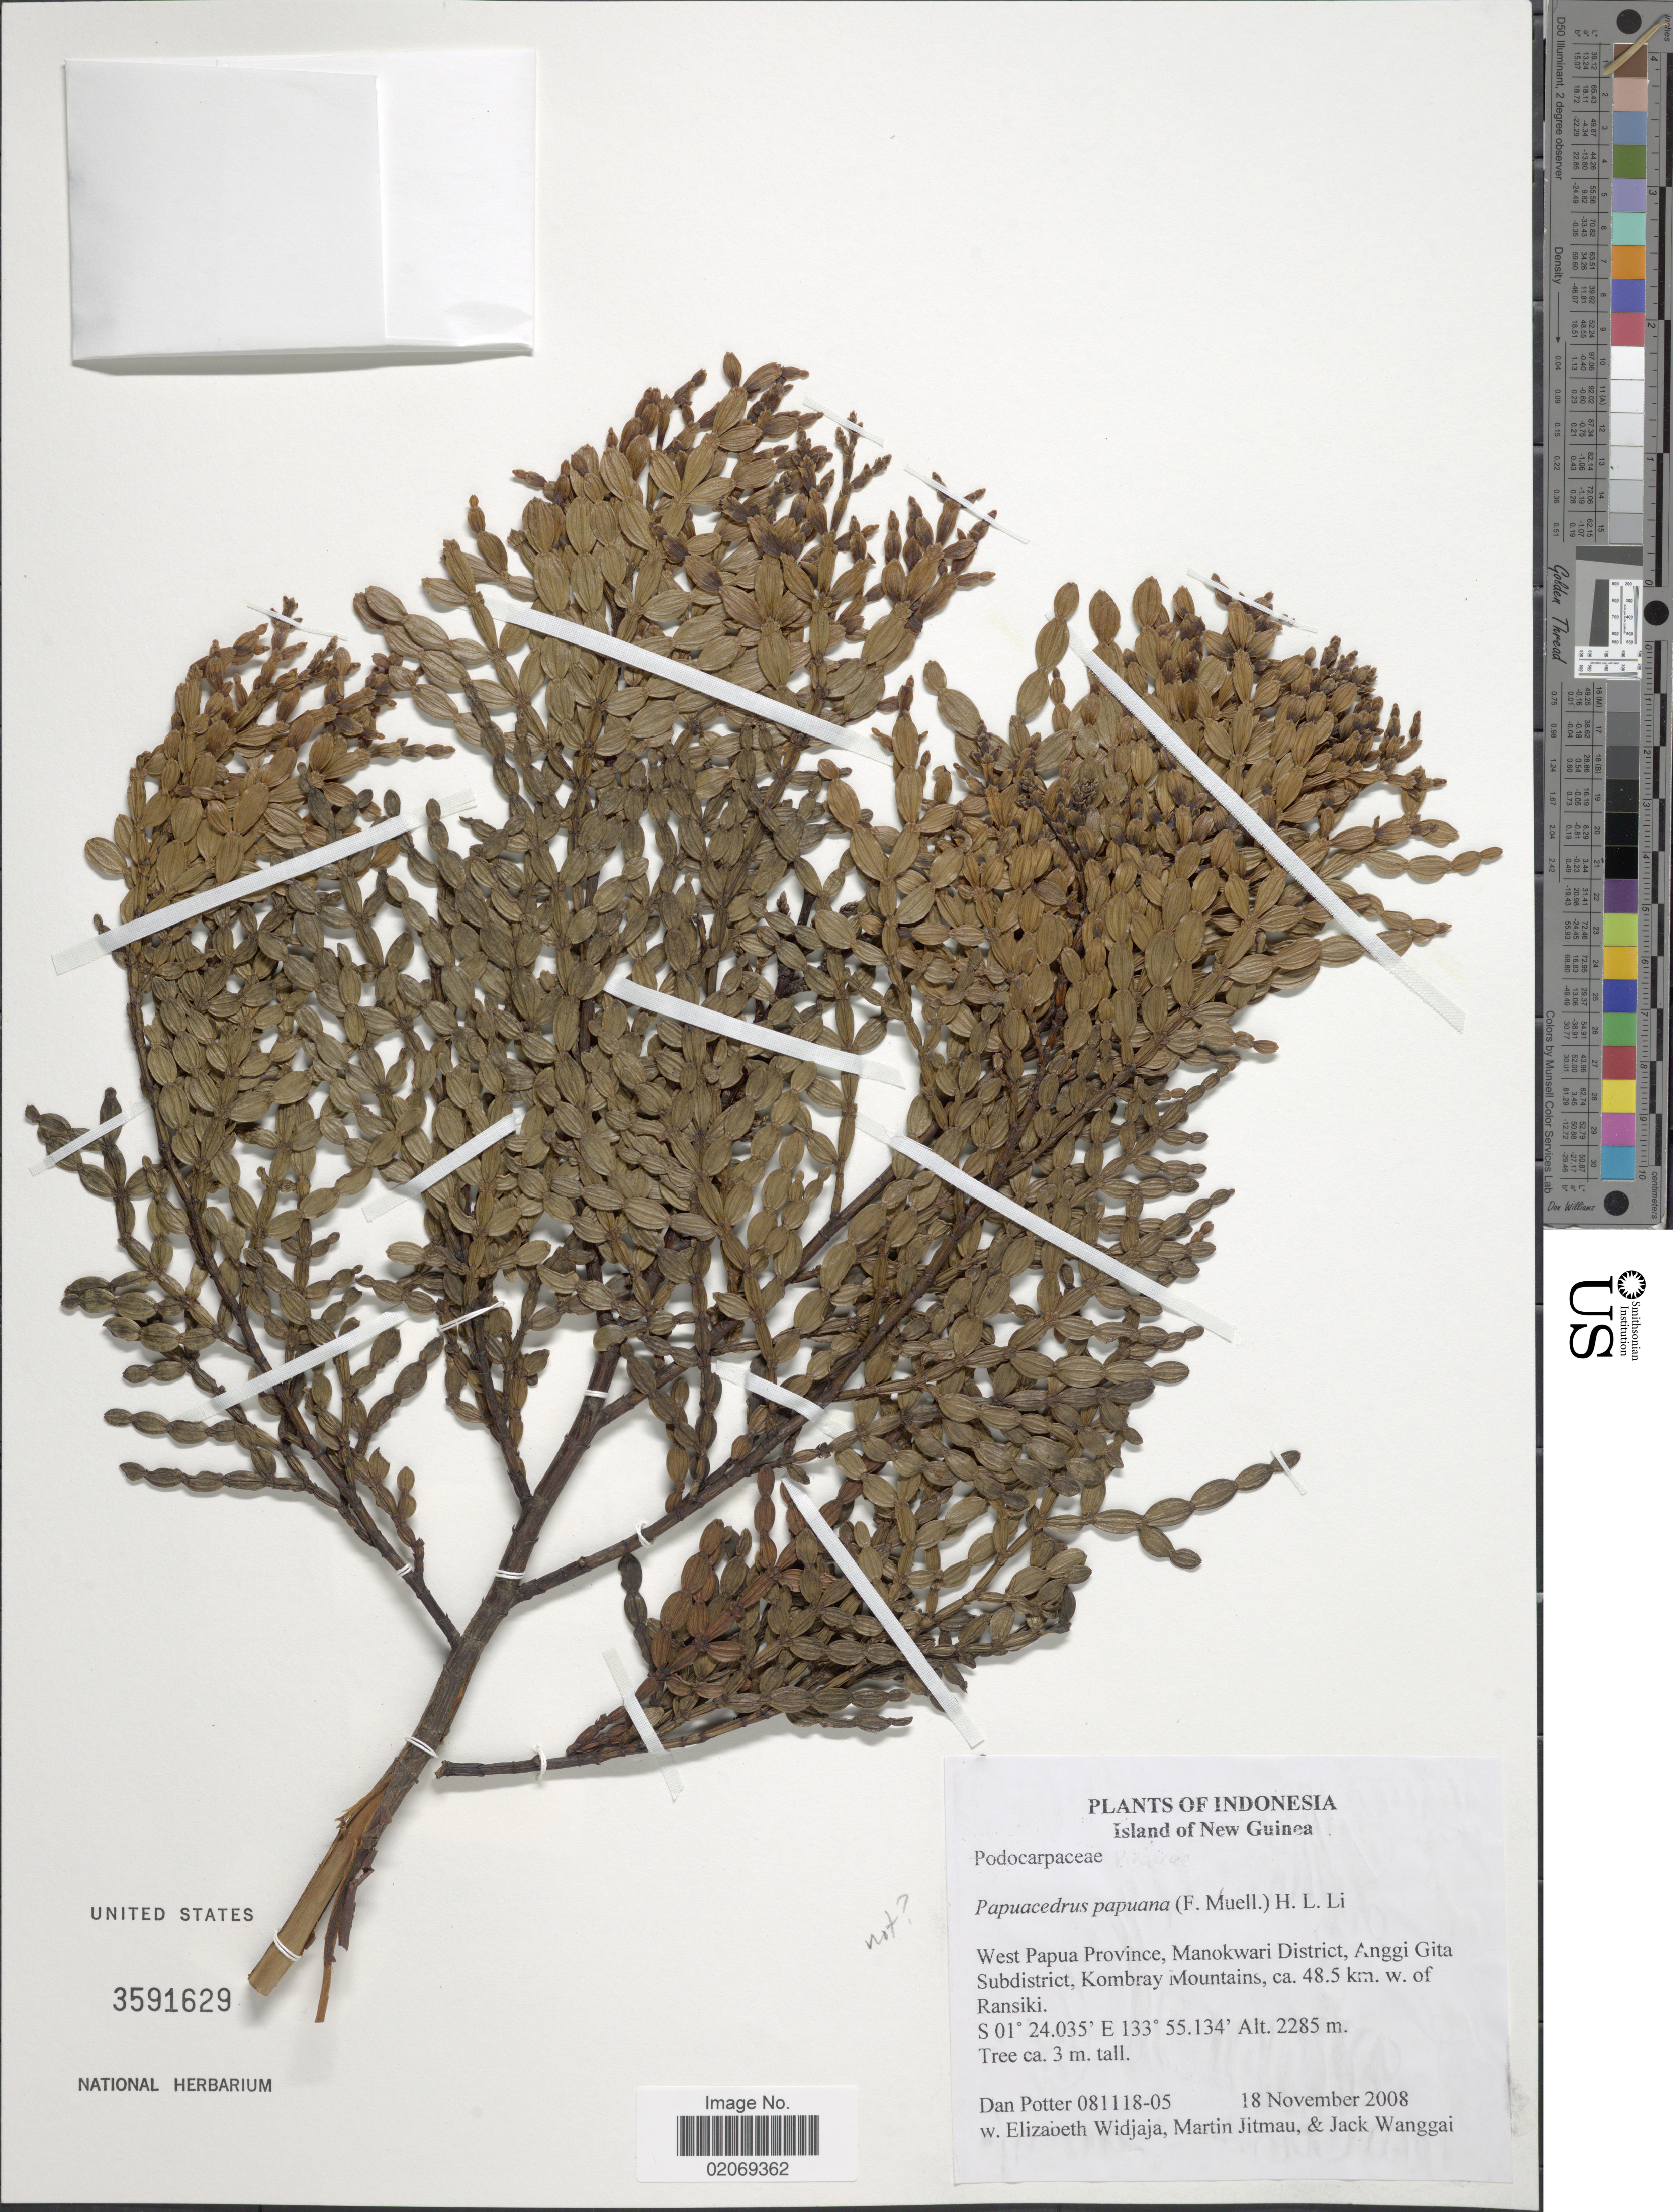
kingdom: Plantae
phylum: Tracheophyta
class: Pinopsida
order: Pinales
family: Cupressaceae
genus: Libocedrus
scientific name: Libocedrus papuana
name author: F. Muell.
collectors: D. Potter, E. A. Widjaja, M. Jitmau & J. Wanggai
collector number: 081118-05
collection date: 2008-11-18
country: Indonesia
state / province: Papua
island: New Guinea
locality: Island of New Guinea, West Papua Province, Manokwari District, Anggi Gita Subdistrict, Kombray Mountains, ca. 48.5 km w of Ransiki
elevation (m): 2285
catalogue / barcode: US 3591629